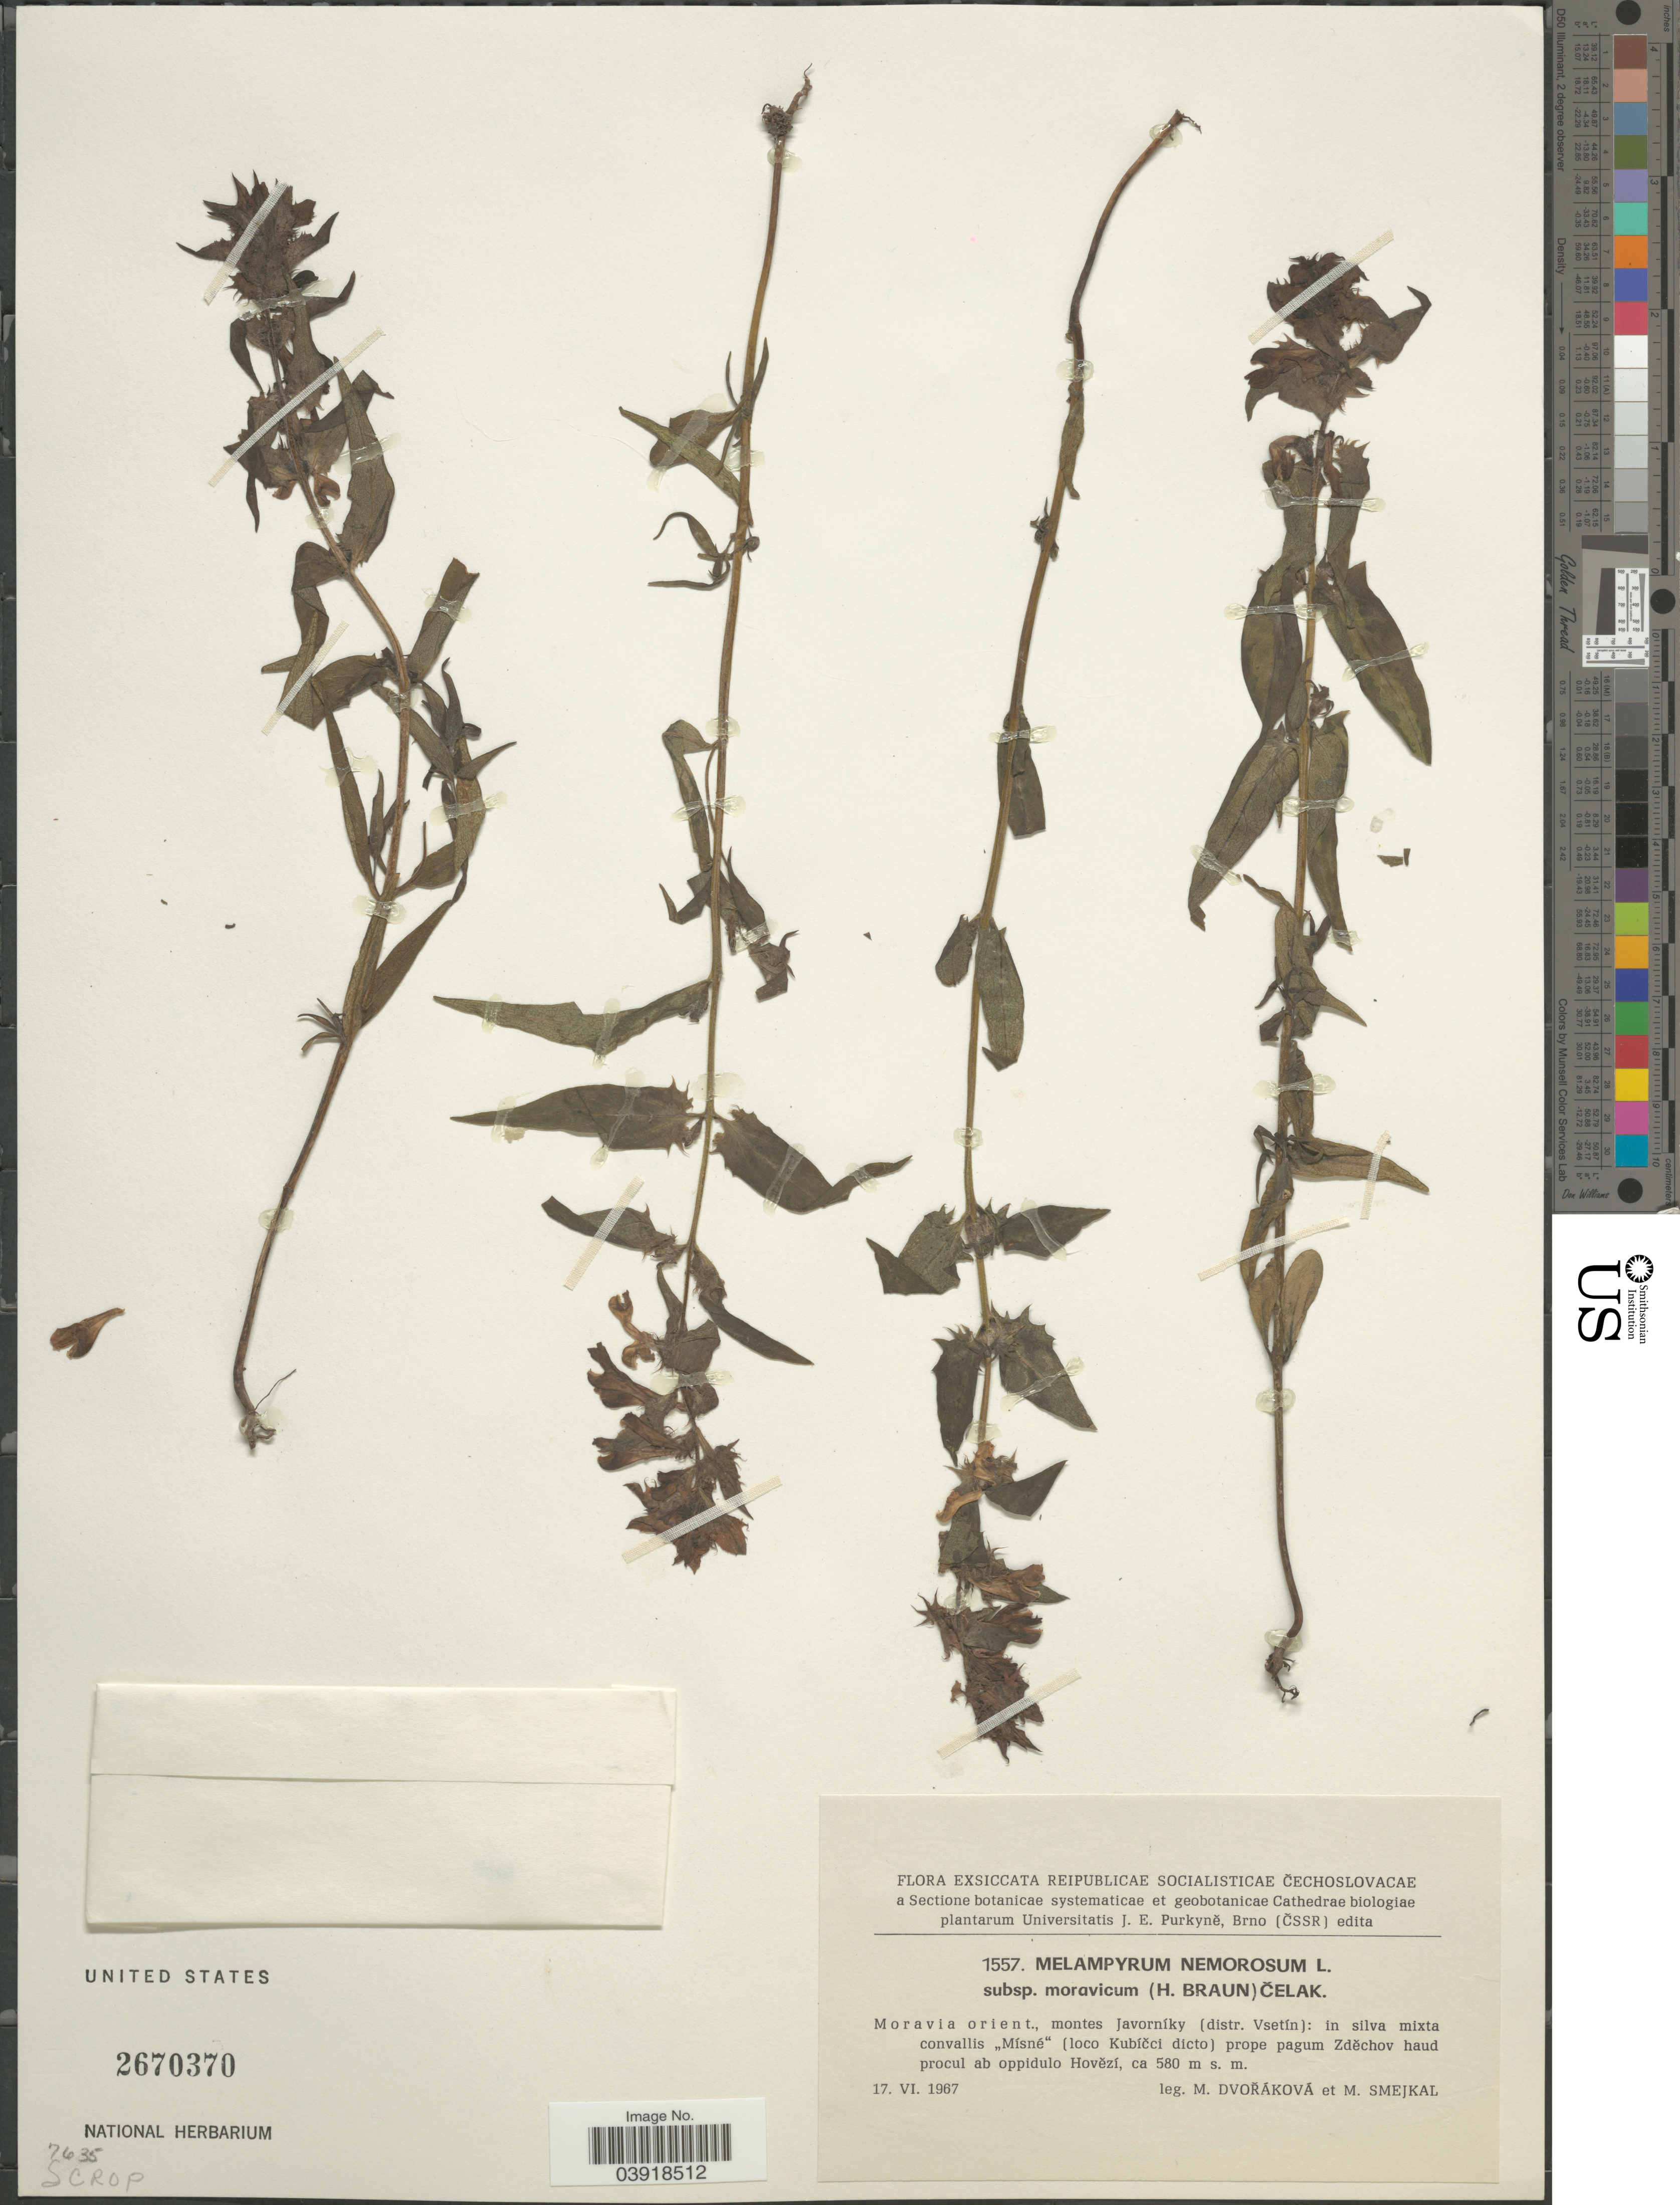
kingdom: Plantae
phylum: Tracheophyta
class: Magnoliopsida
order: Lamiales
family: Orobanchaceae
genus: Melampyrum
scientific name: Melampyrum nemorosum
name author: Baumg.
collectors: M. Dvorakova & Smejkal, M.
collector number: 1557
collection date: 1967-06-17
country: Czechia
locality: Reipublicae Socialisticae Čechoslovacae. Moravia orient., montes Javorníky (distr. Vsetín): in silva mixta convallis "Mísné" (loco Kubíčci dicto) prope pagum Zdĕchov haud procul ab oppidulo Hovĕzí.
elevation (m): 580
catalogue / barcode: US 2670370